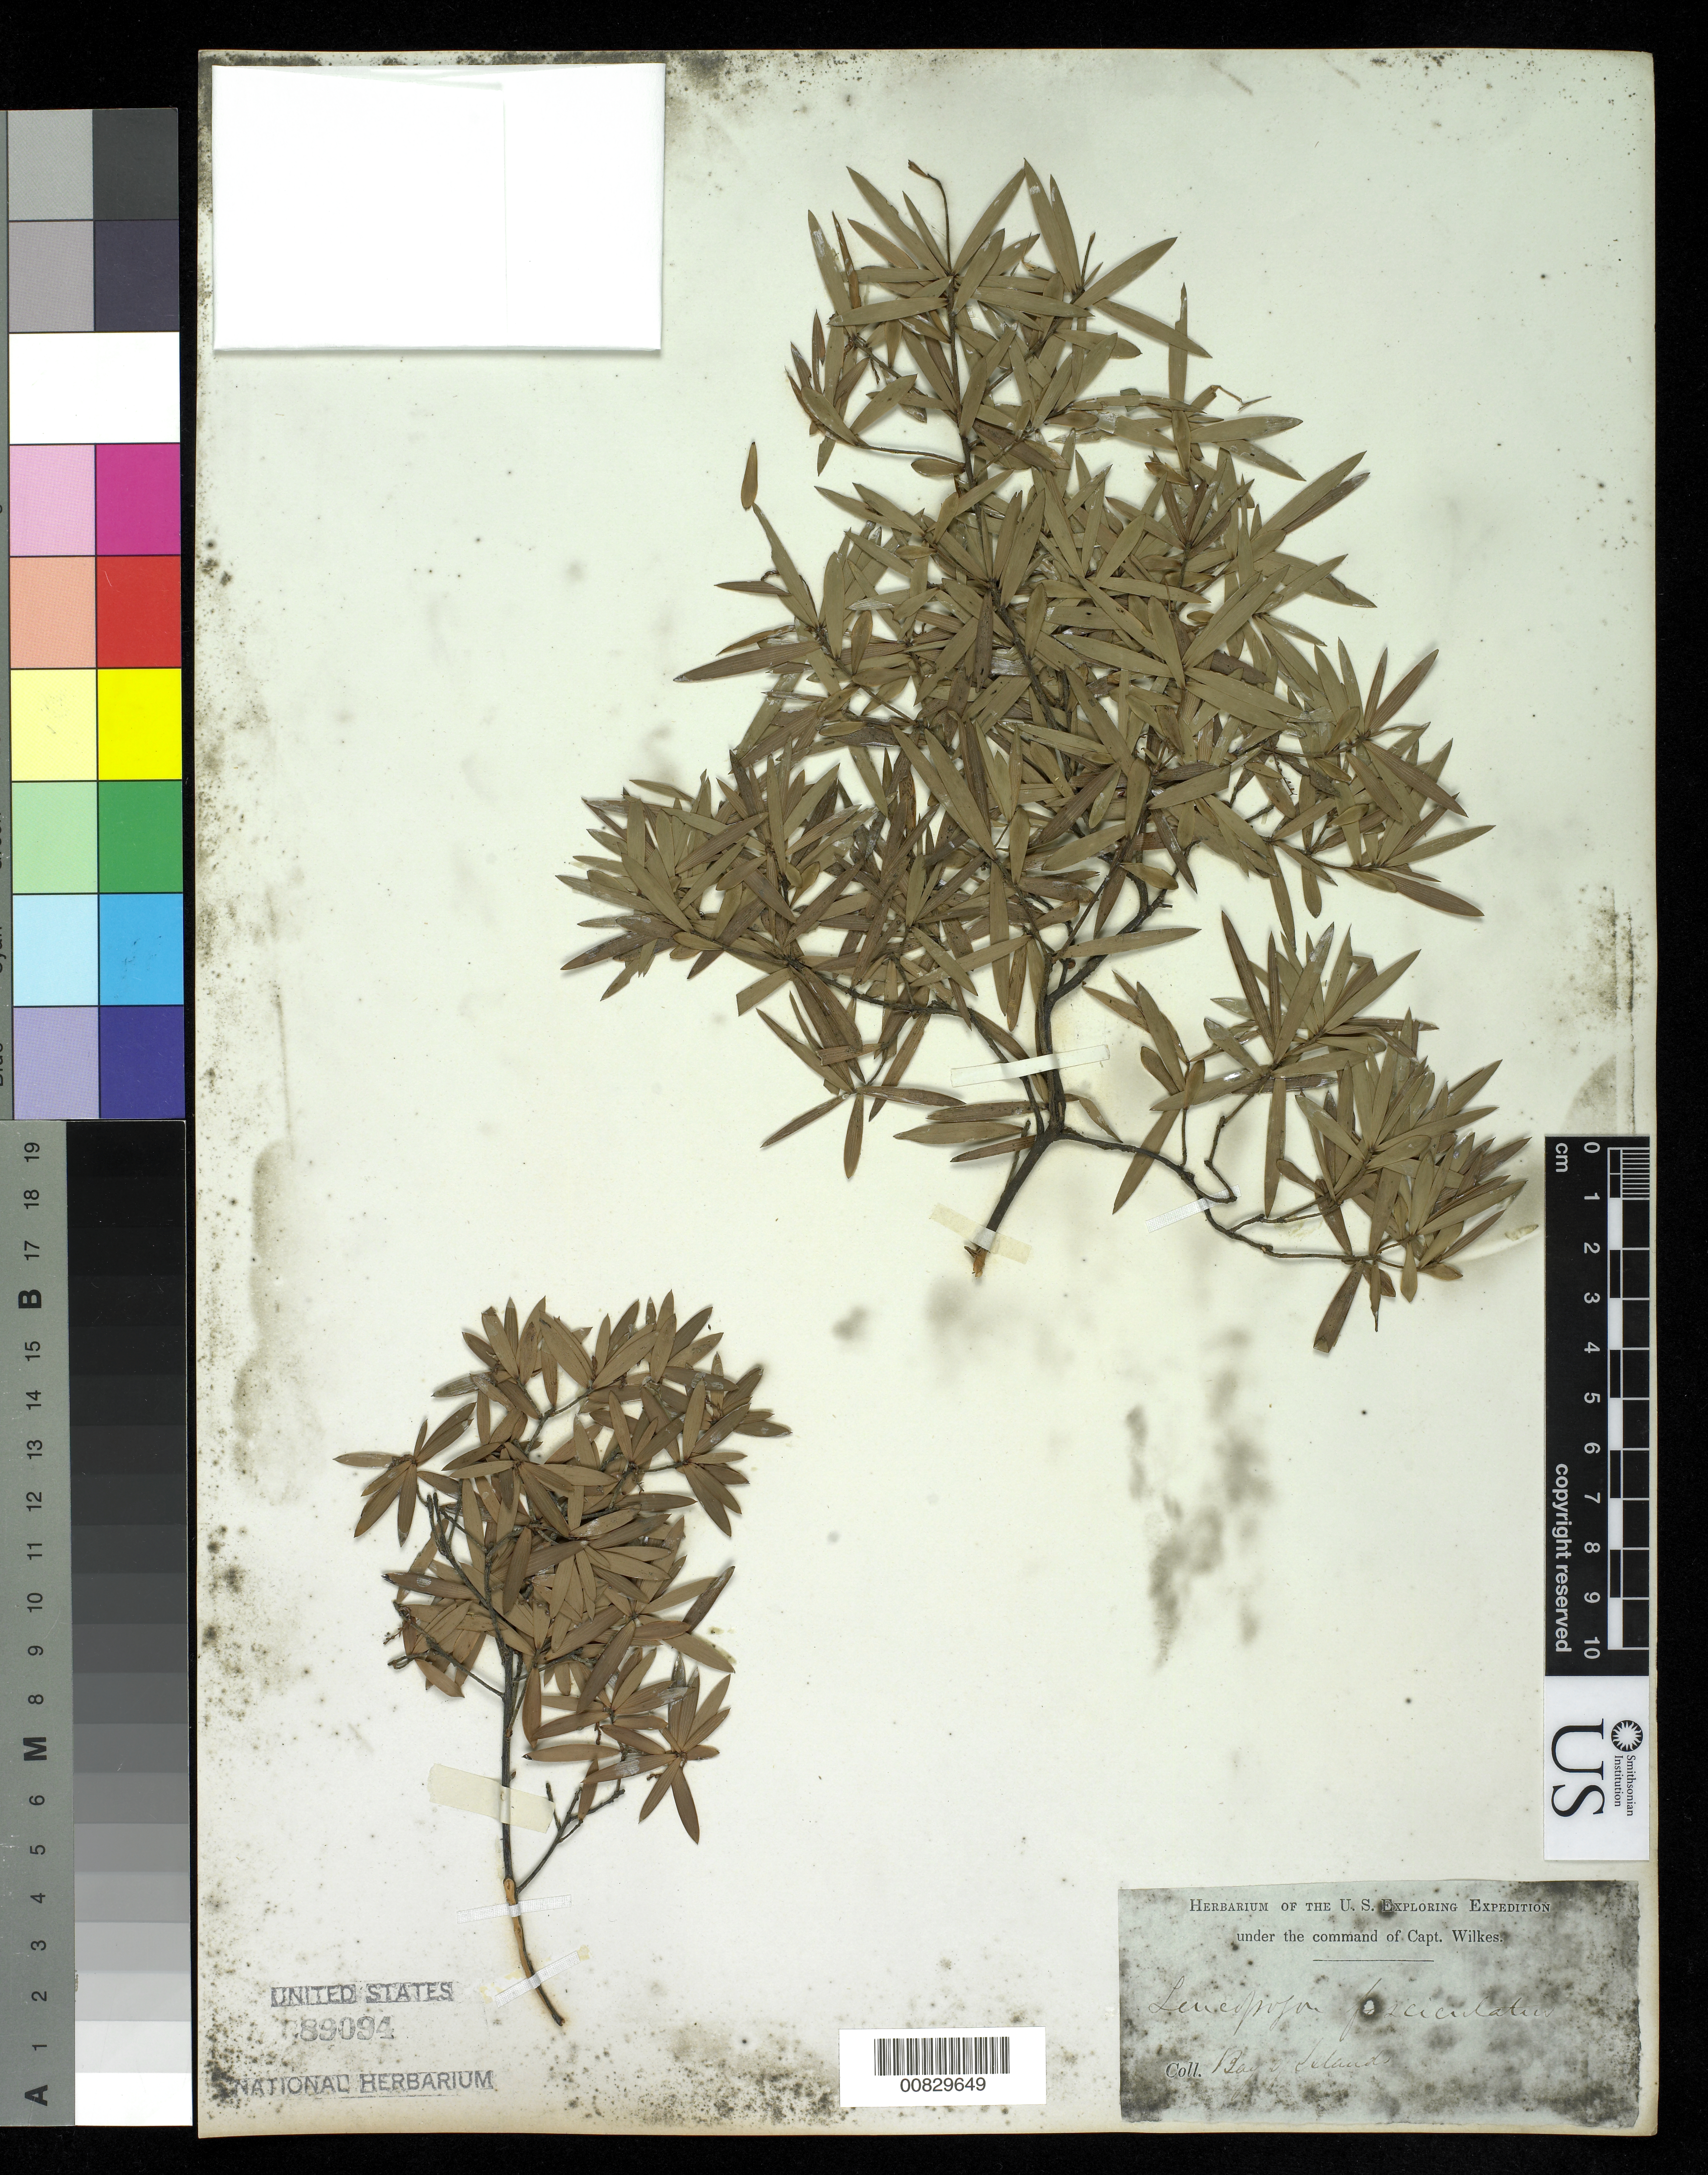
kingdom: Plantae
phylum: Tracheophyta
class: Magnoliopsida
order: Ericales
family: Ericaceae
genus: Leucopogon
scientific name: Leucopogon fasciculatus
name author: (G. Forst.) A. Rich.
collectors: Wilkes Explor. Exped.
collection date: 1838/1842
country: New Zealand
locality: Bay of Islands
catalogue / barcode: US 89094